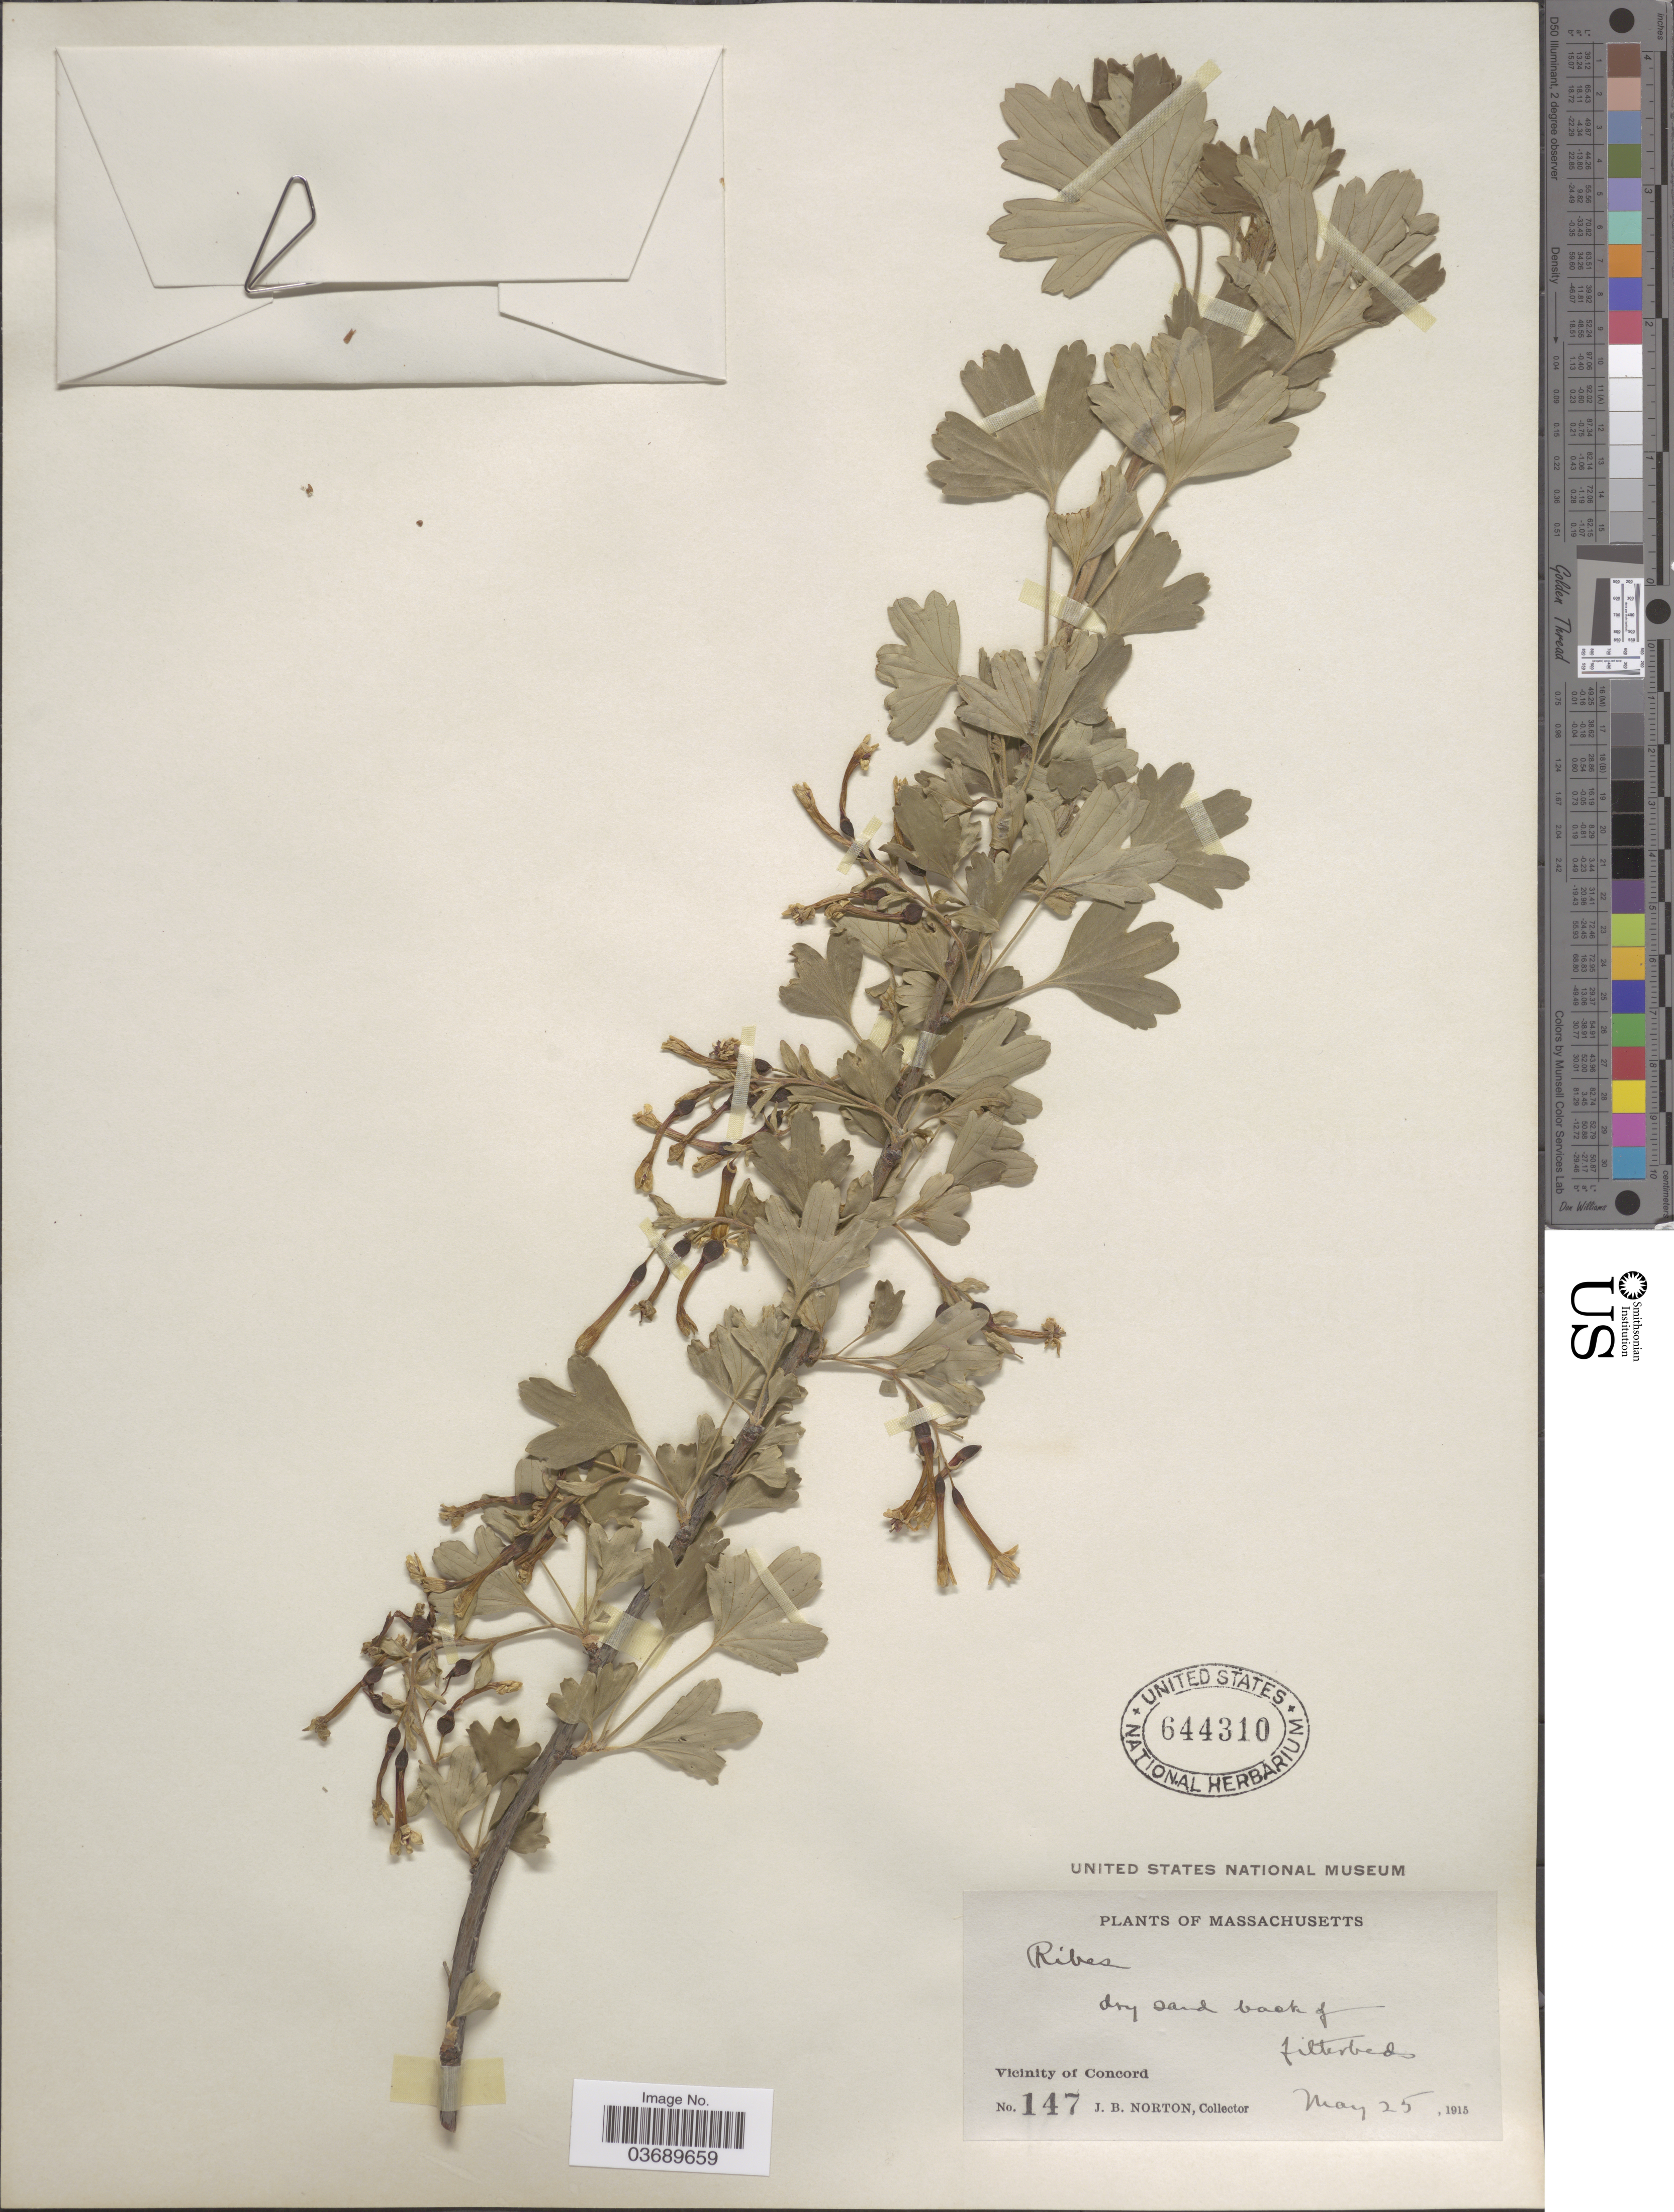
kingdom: Plantae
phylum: Tracheophyta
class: Magnoliopsida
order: Saxifragales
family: Grossulariaceae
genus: Ribes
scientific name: Ribes sp.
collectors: J. B. Norton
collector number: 147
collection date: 1915-05-25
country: United States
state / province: Massachusetts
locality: Vicinity of Concord.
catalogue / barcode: US 644310